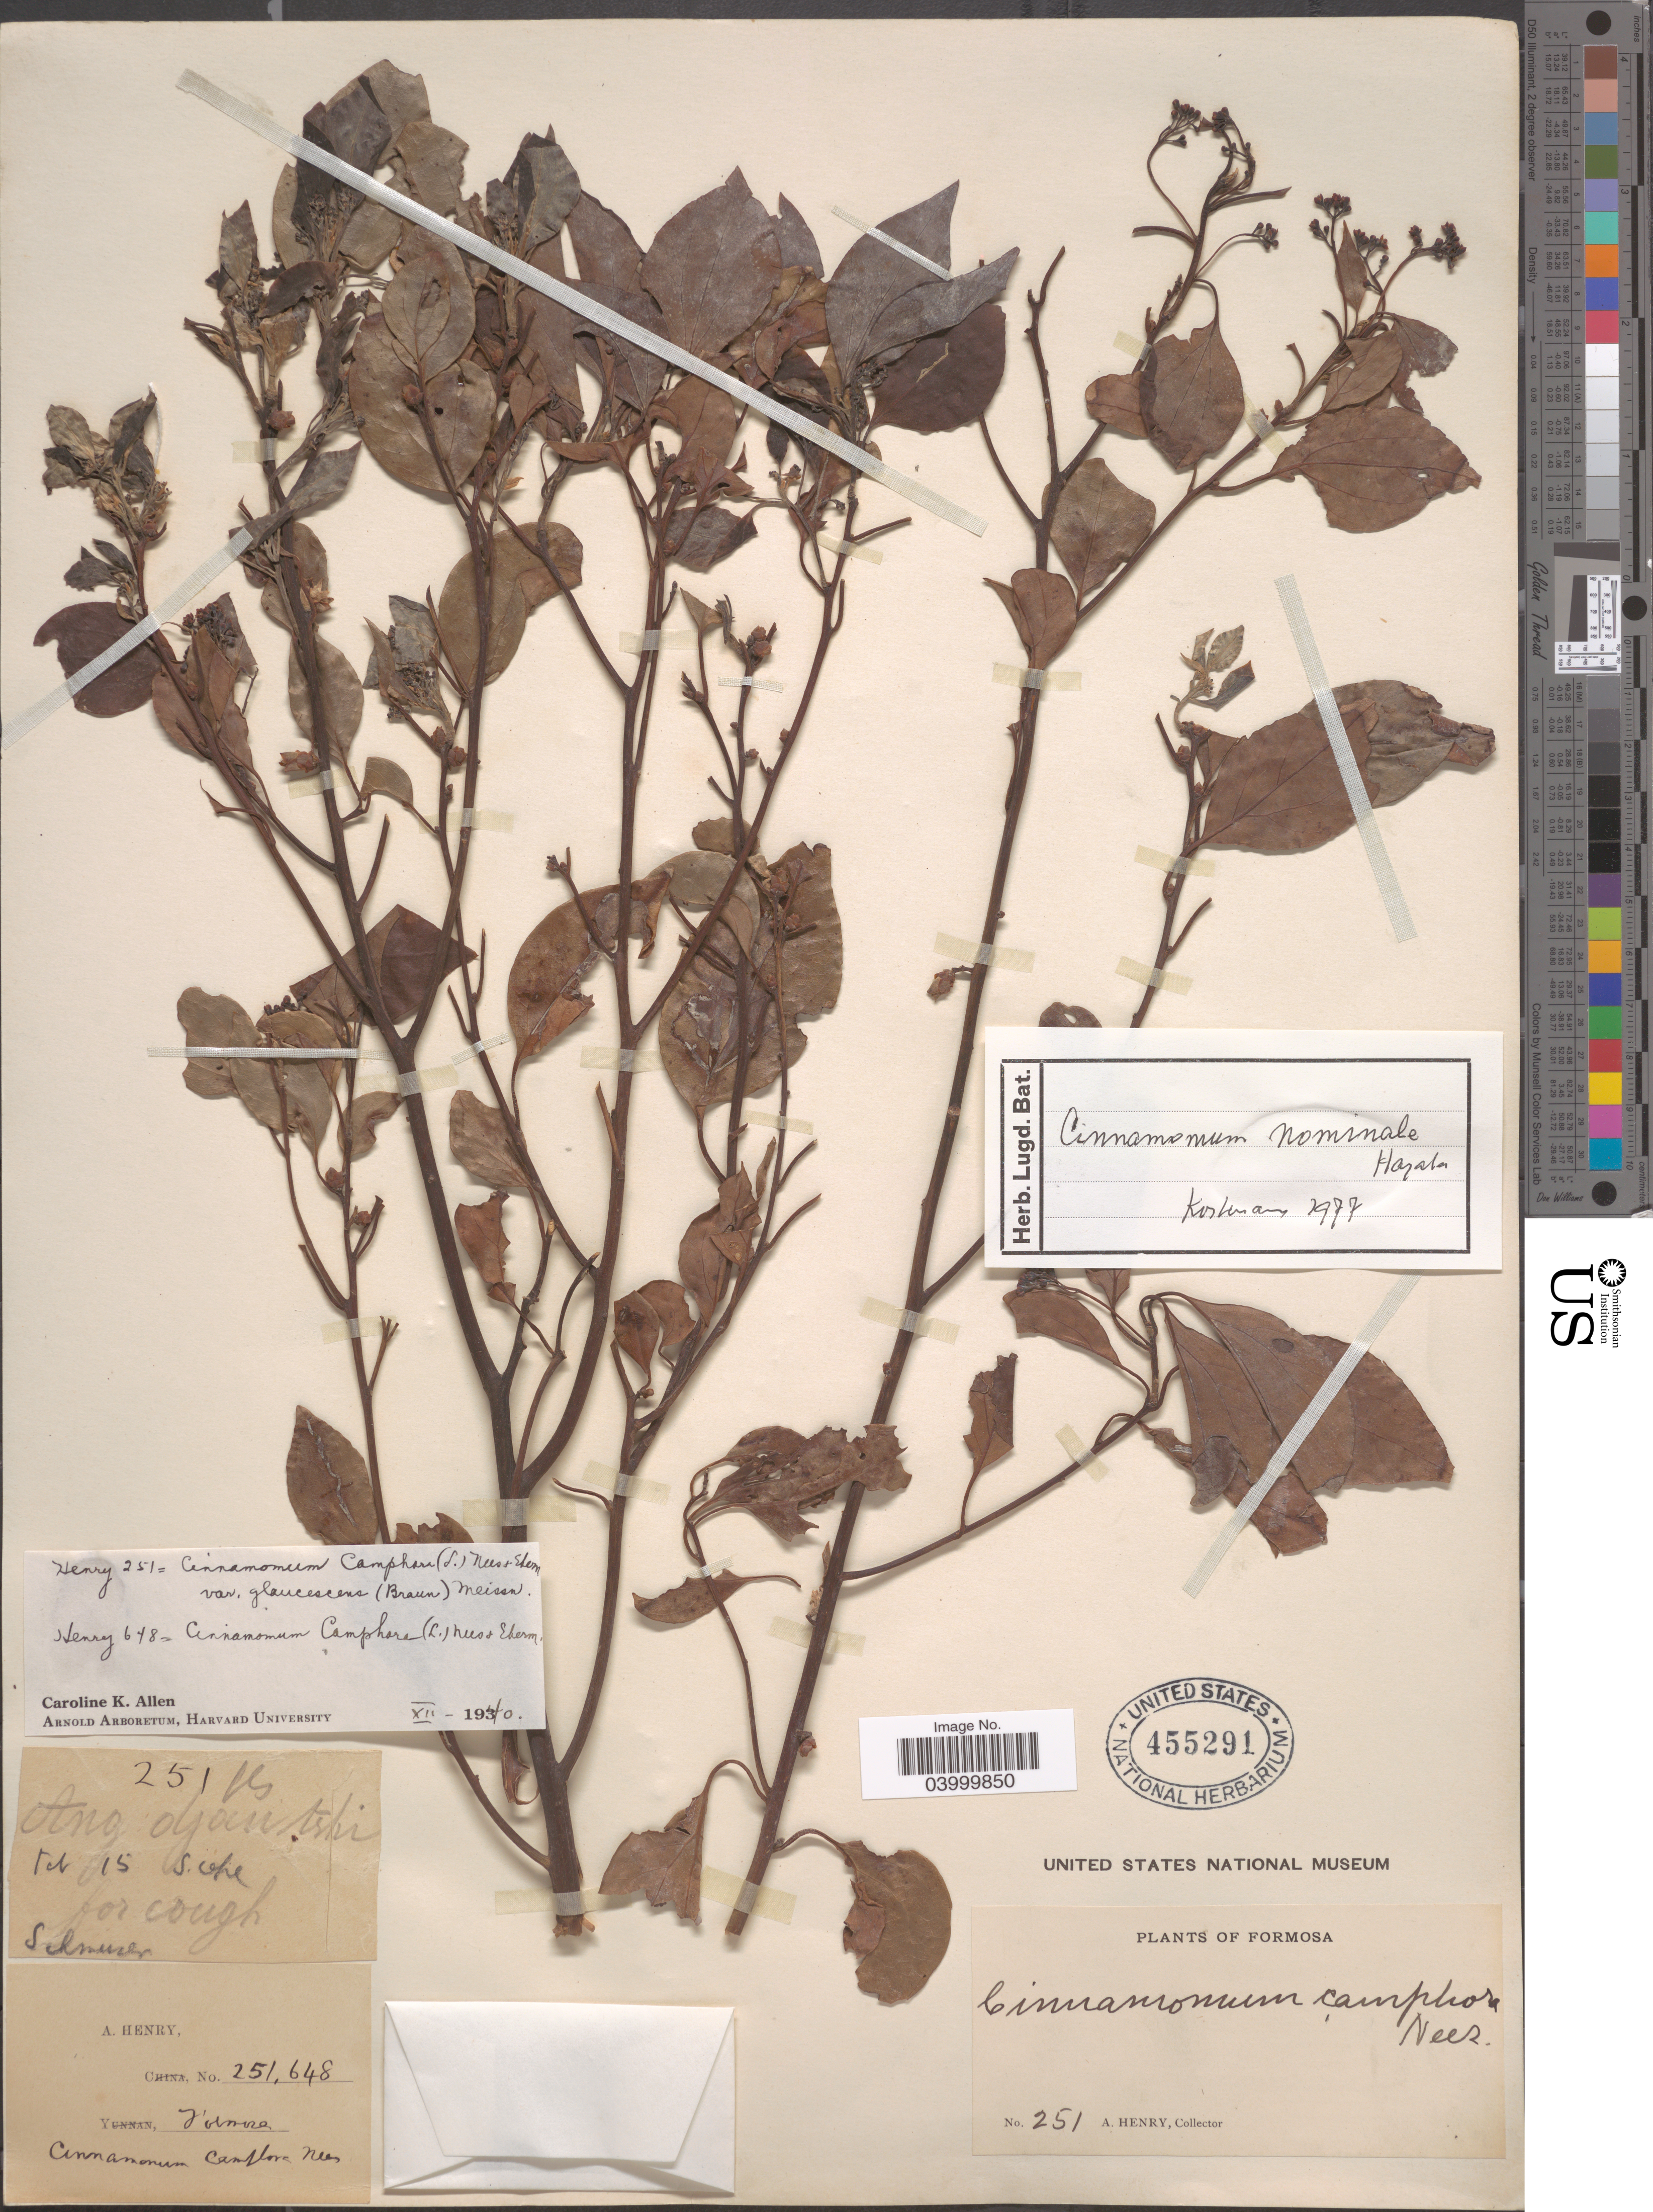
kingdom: Plantae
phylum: Tracheophyta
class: Magnoliopsida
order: Laurales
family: Lauraceae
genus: Cinnamomum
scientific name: Cinnamomum nominale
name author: Hayata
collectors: A. Henry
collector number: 251/ 648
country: Taiwan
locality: Formosa.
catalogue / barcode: US 455291